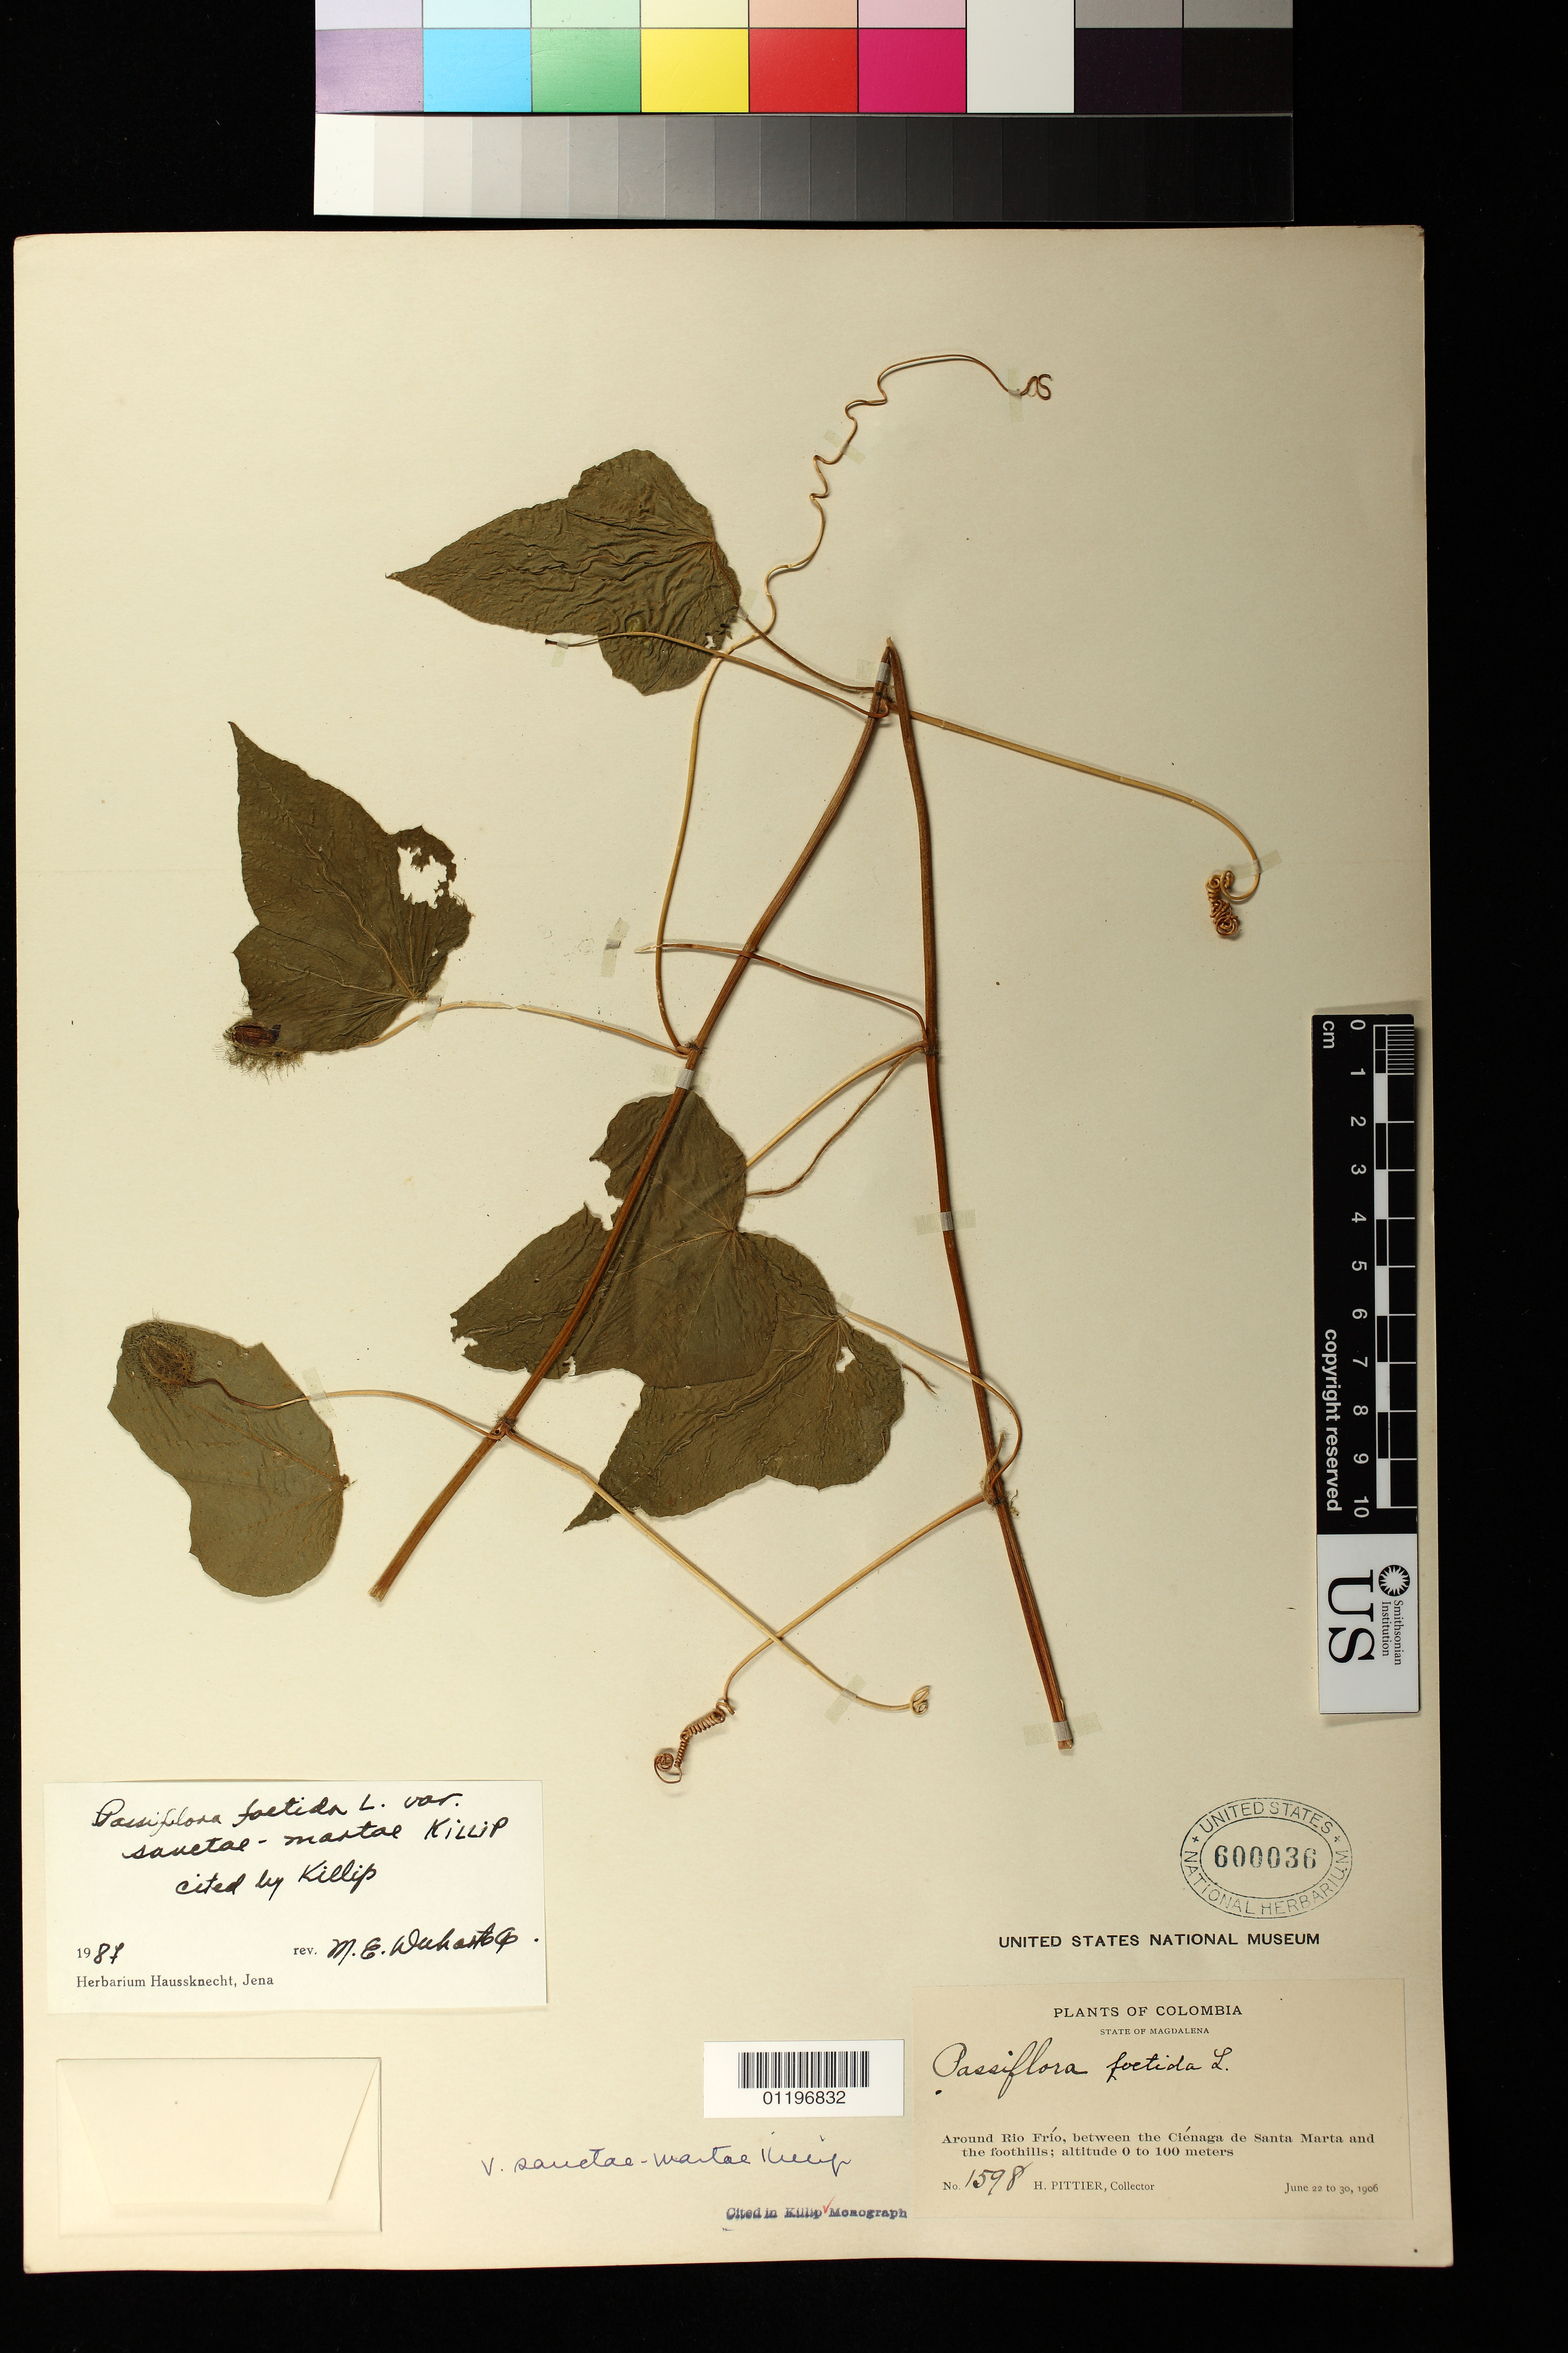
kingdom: Plantae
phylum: Tracheophyta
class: Magnoliopsida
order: Malpighiales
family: Passifloraceae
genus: Passiflora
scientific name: Passiflora foetida var. sanctae-martae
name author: Killip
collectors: H. F. Pittier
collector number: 1598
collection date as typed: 22 Jun 1906 to 30 Jun 1906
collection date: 1906-06-22/1906-06-30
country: Colombia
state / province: Magdalena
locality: Around Rio [sic] Frío, between the Clénaga de Santa Marta and the foothills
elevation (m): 0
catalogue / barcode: US 600036